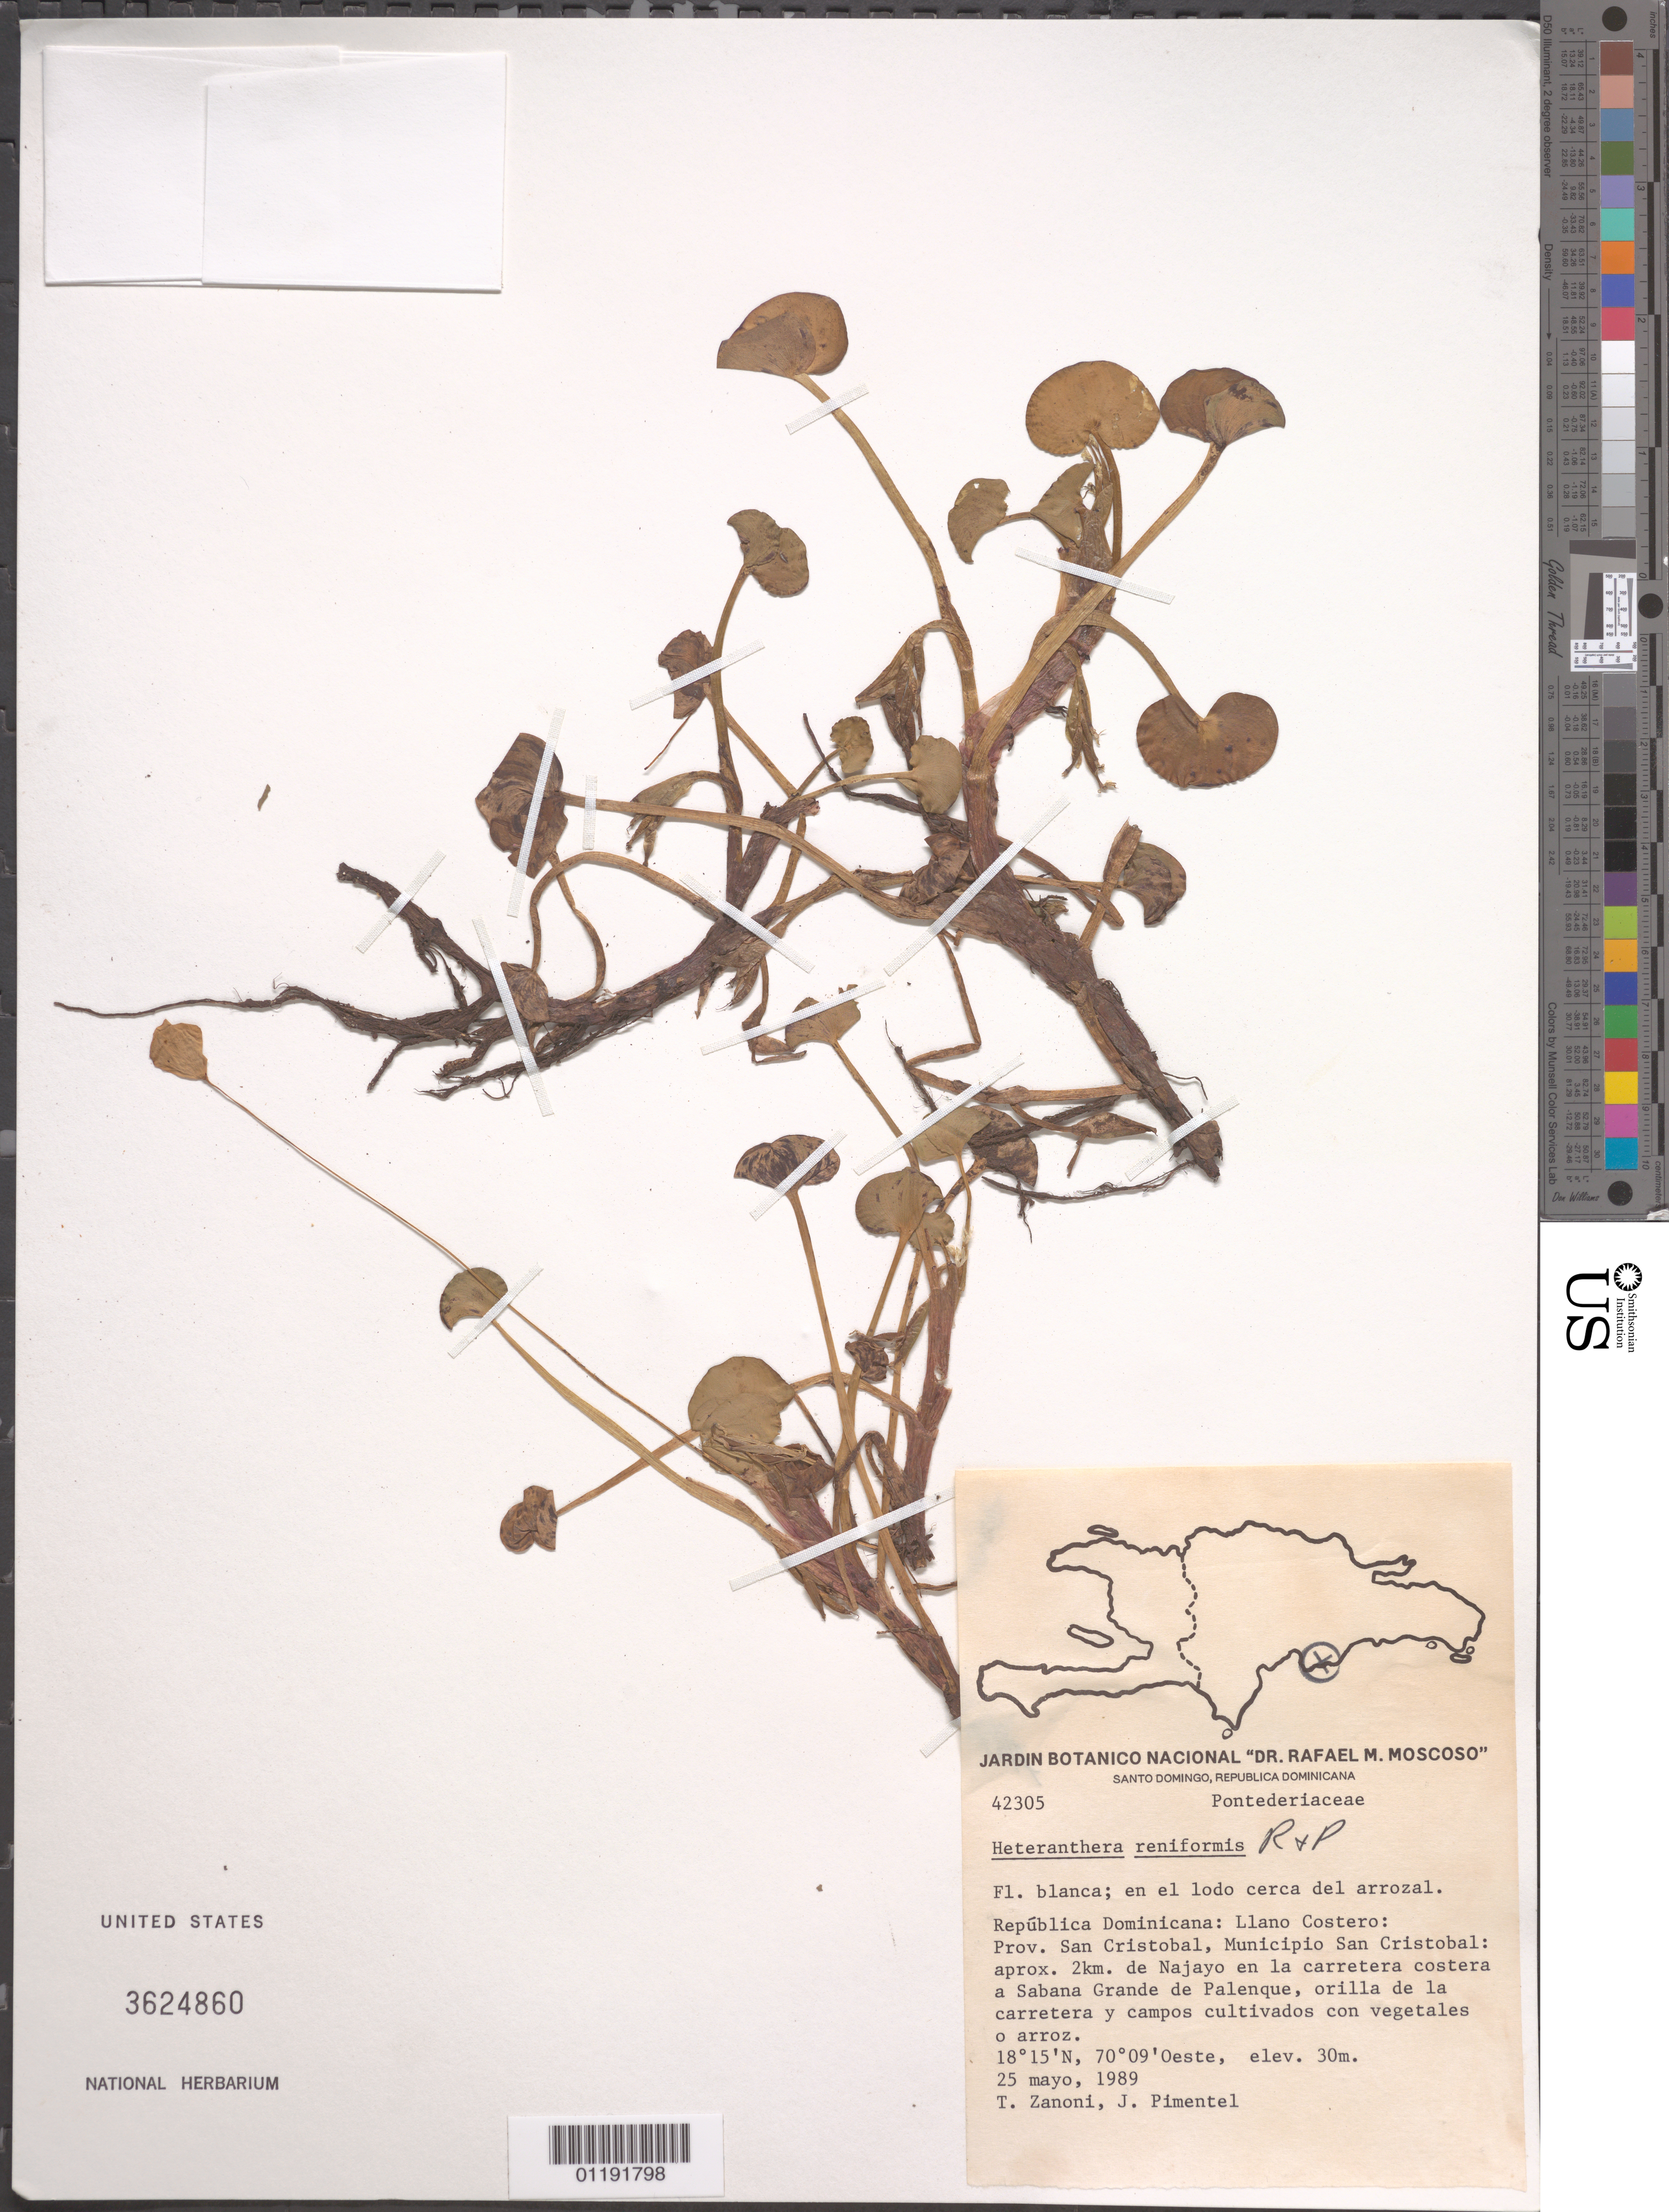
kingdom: Plantae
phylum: Tracheophyta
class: Liliopsida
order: Commelinales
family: Pontederiaceae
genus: Heteranthera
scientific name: Heteranthera reniformis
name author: Ruiz & Pav.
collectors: T. A. Zanoni & J. Pimentel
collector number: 42305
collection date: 1989-05-25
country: Dominican Republic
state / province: San Cristóbal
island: Hispaniola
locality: On road from Sabana Grande to Palenque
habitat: Roadside of coastal road, by vegetable and rice fields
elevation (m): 30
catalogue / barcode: US 3624860